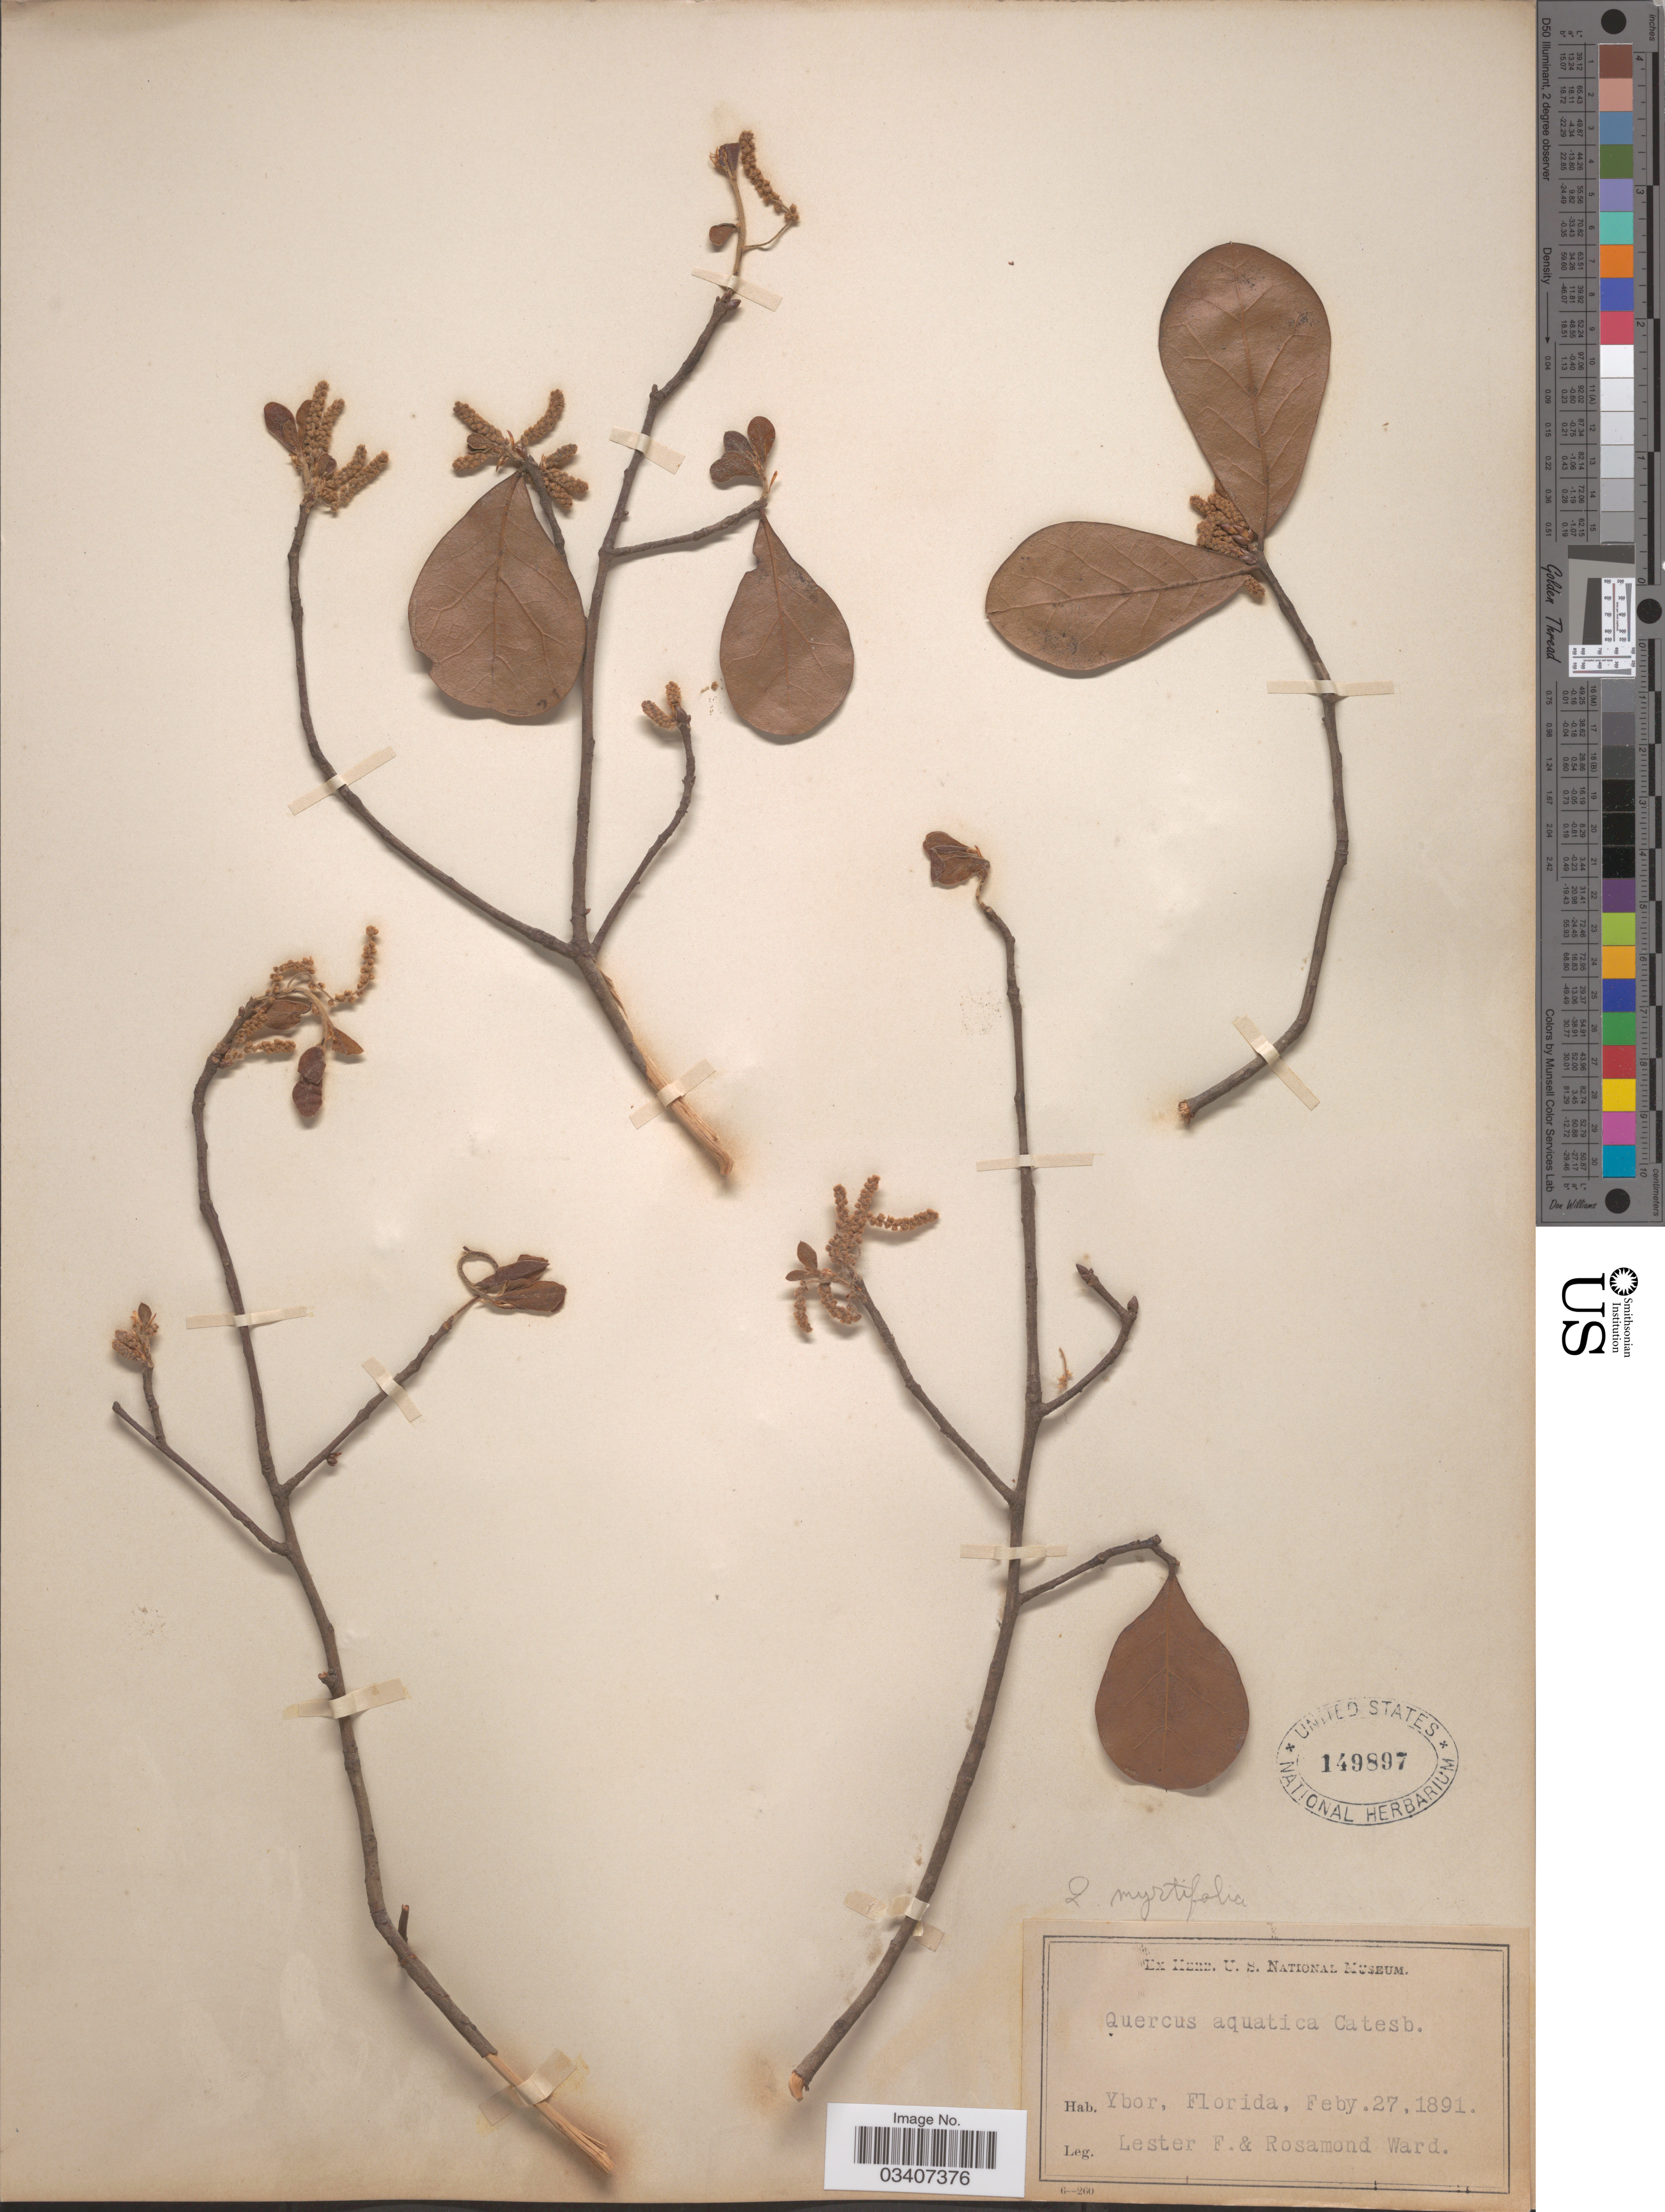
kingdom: Plantae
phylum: Tracheophyta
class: Magnoliopsida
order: Fagales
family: Fagaceae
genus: Quercus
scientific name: Quercus myrtifolia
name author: Willd.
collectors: L. F. Ward & R. Ward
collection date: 1891-02-27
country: United States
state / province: Florida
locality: Ybor.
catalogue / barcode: US 149897